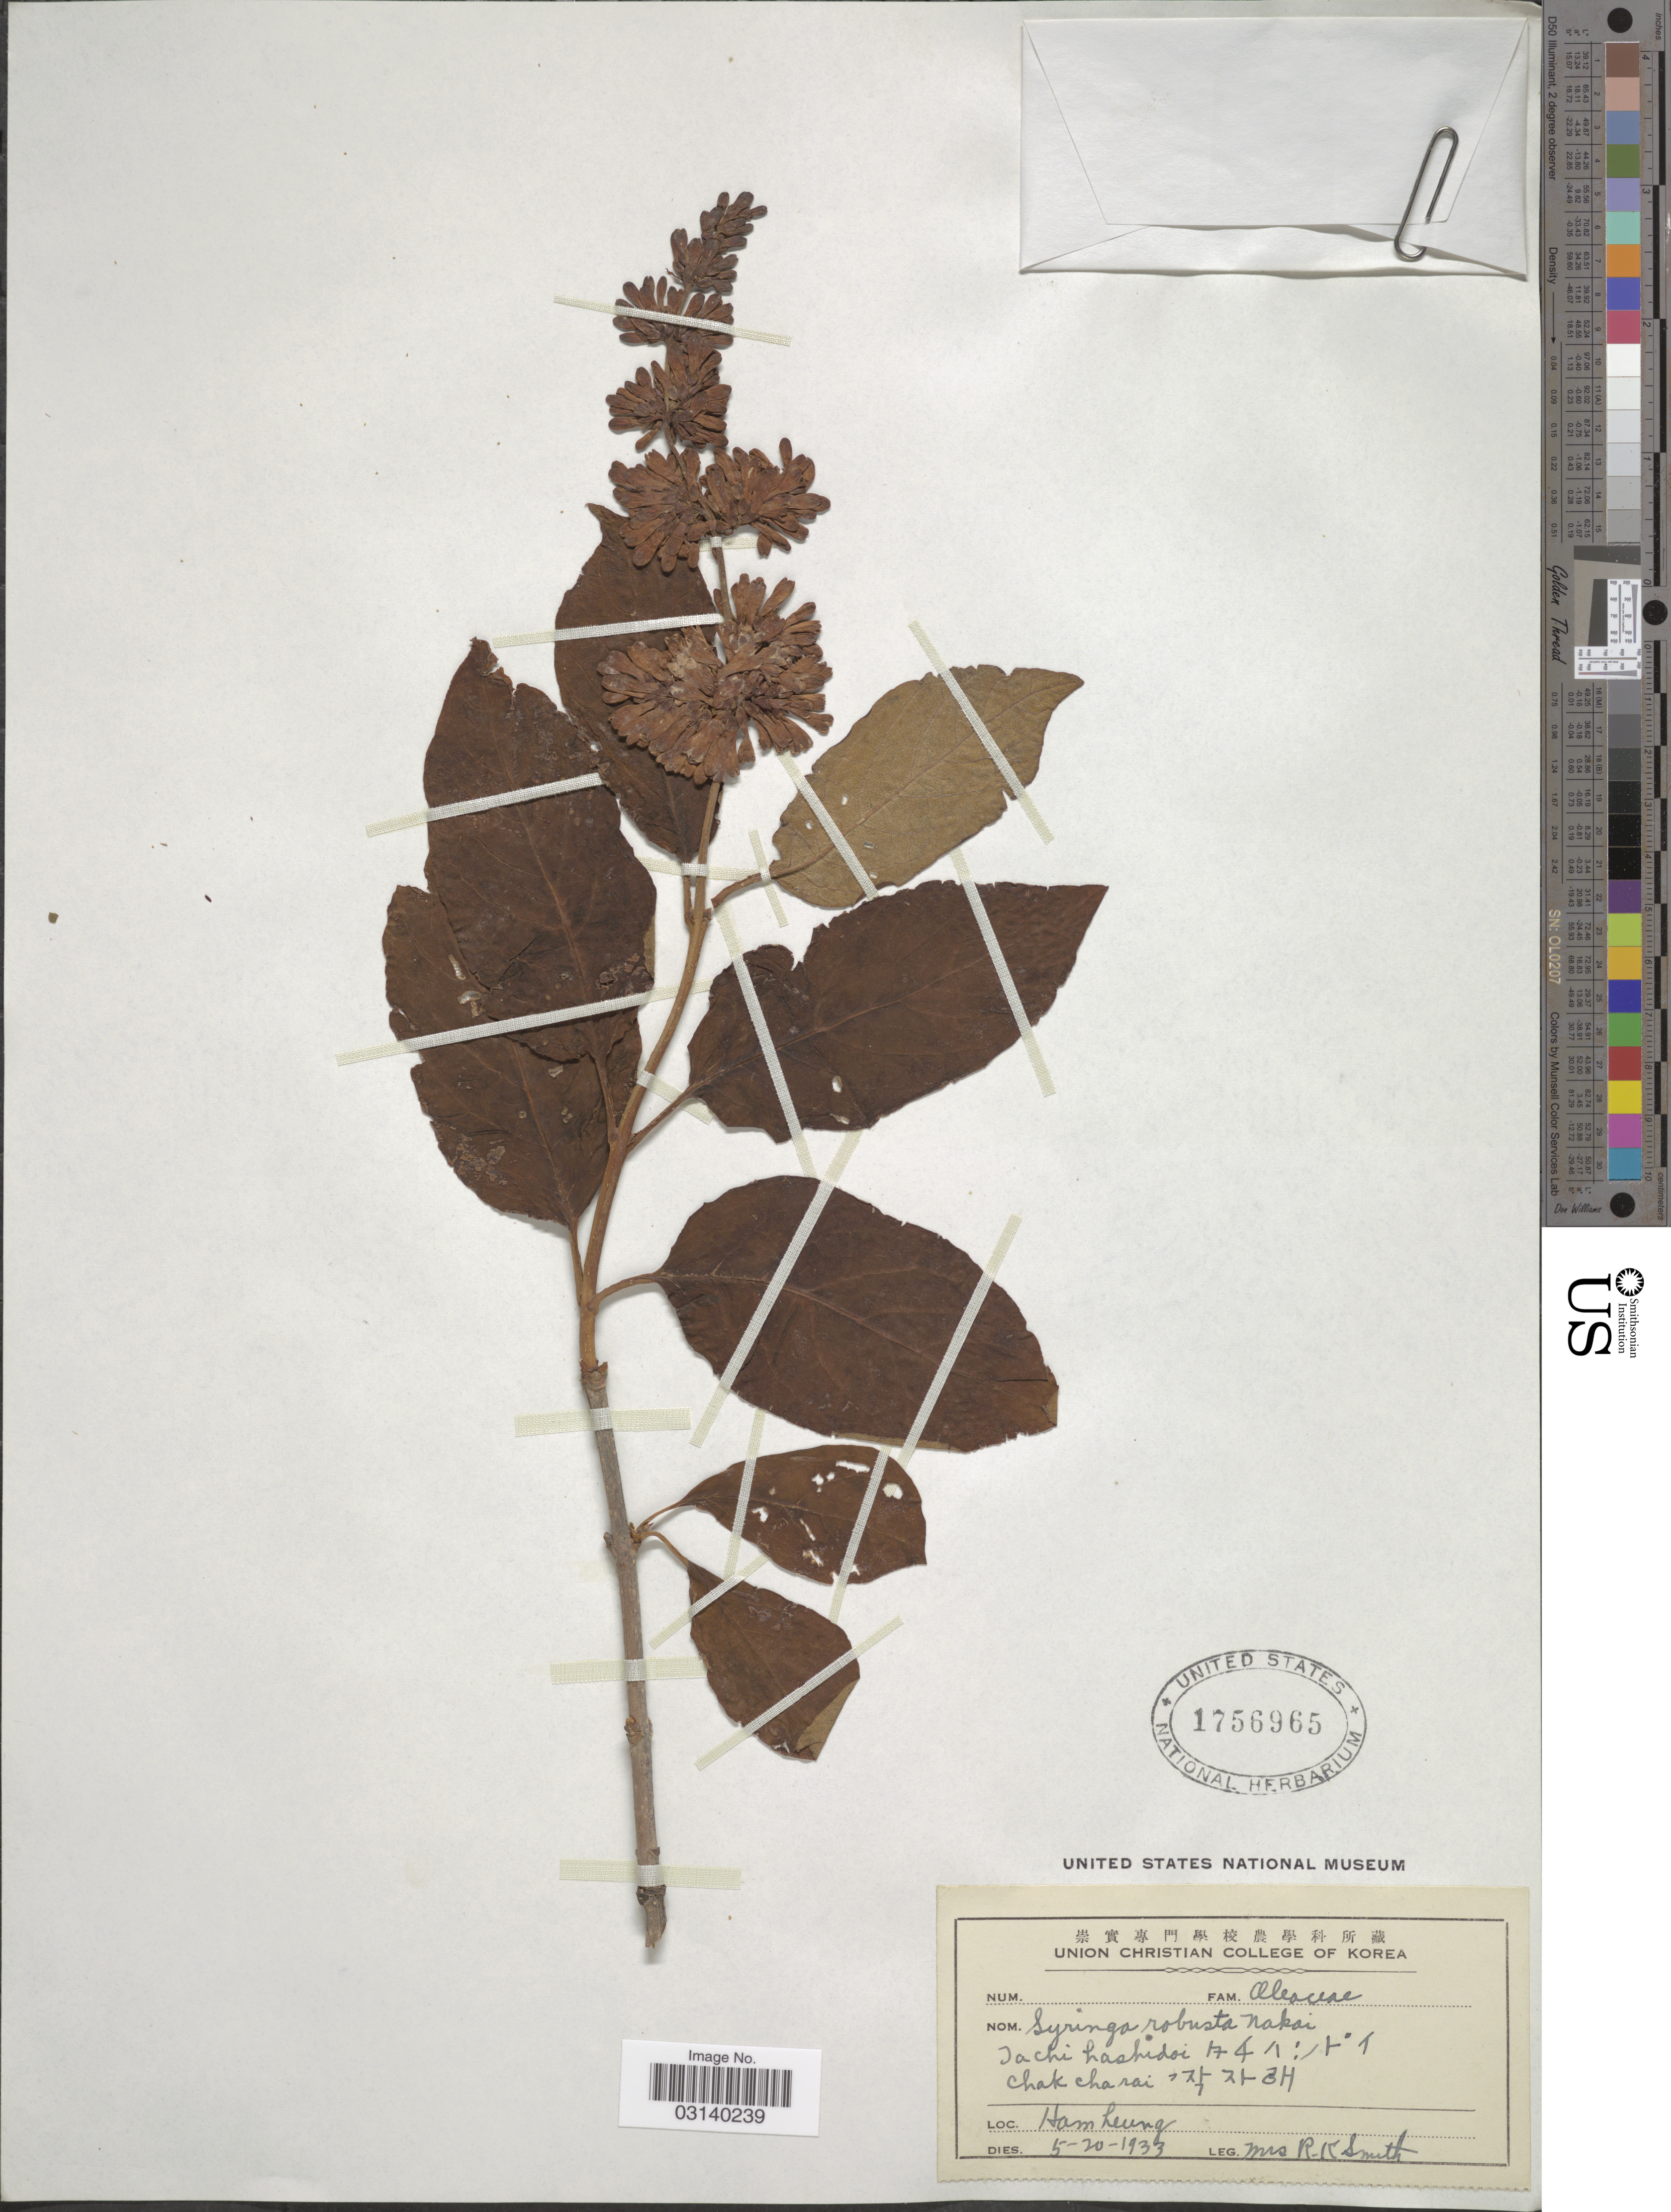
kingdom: Plantae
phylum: Tracheophyta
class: Magnoliopsida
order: Lamiales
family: Oleaceae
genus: Syringa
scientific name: Syringa robusta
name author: Nakai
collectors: Mrs. R. K. Smith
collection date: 1933-05-20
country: North Korea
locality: Ham heung.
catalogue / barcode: US 1756965